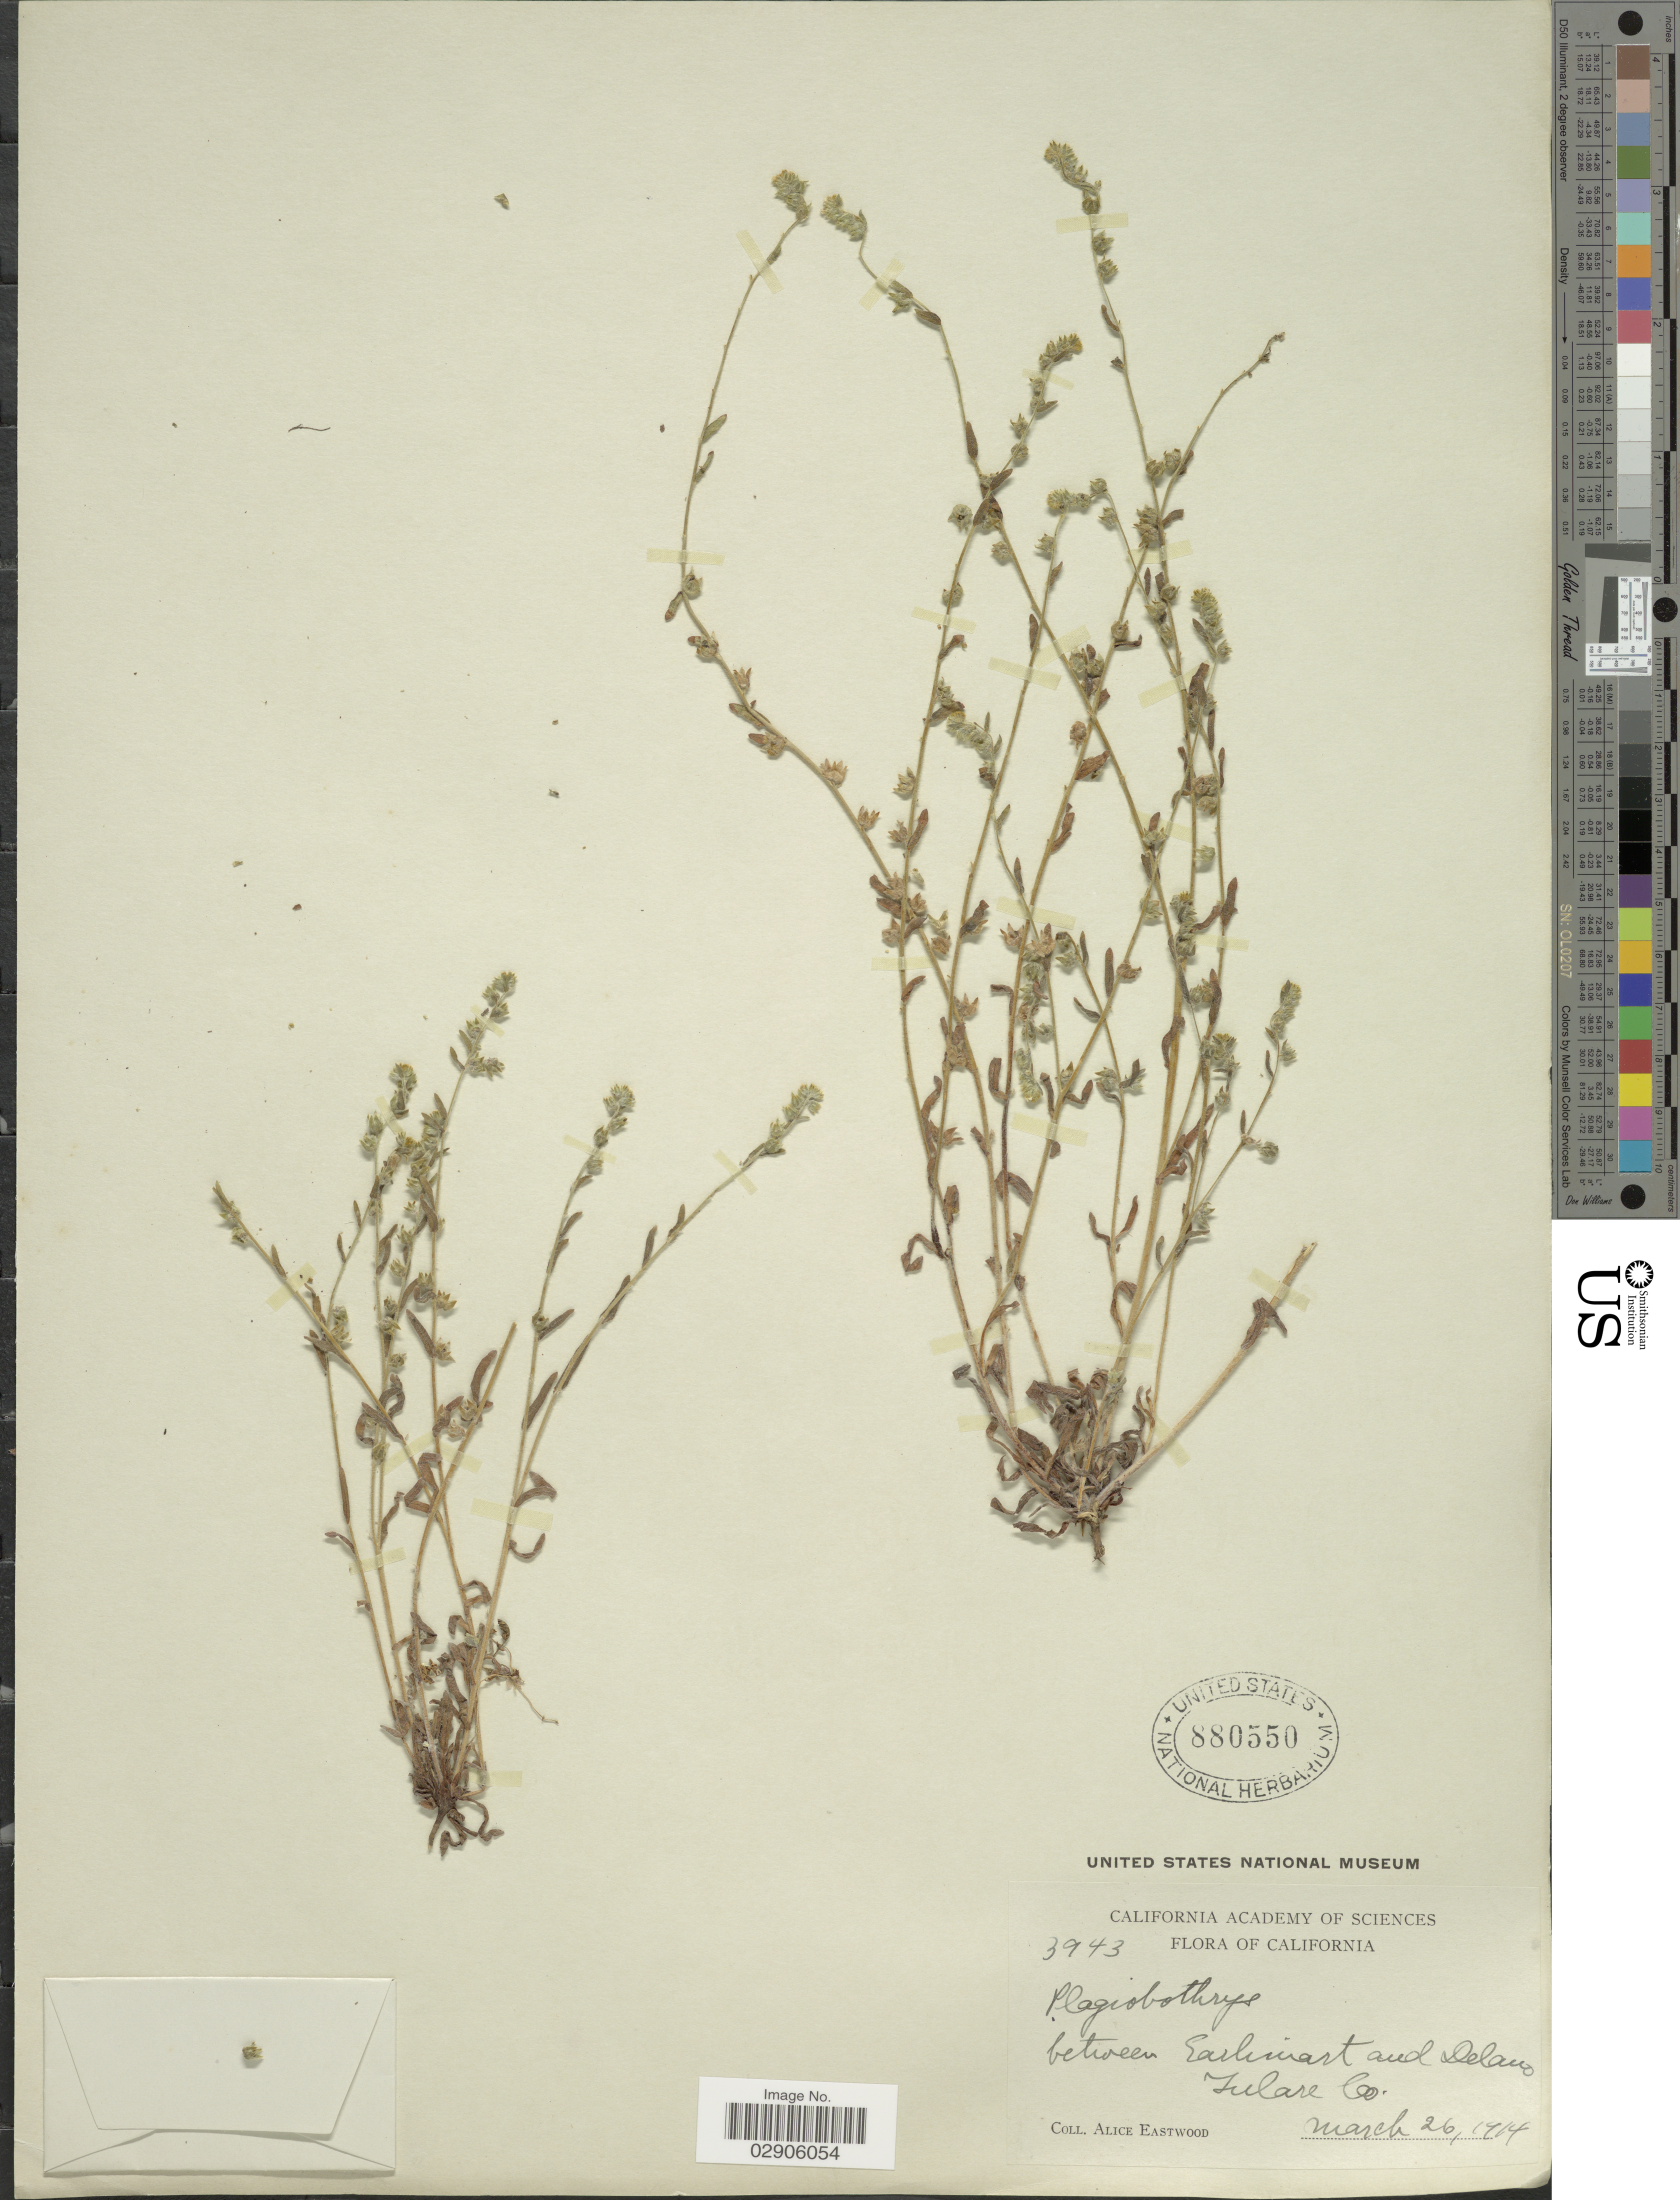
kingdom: Plantae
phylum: Tracheophyta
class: Magnoliopsida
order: Boraginales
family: Boraginaceae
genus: Plagiobothrys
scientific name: Plagiobothrys sp.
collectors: A. Eastwood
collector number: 3943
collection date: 1914-03-26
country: United States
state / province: California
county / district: Tulare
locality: Between Earlimart and Delano, Tulare Co.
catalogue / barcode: US 880550